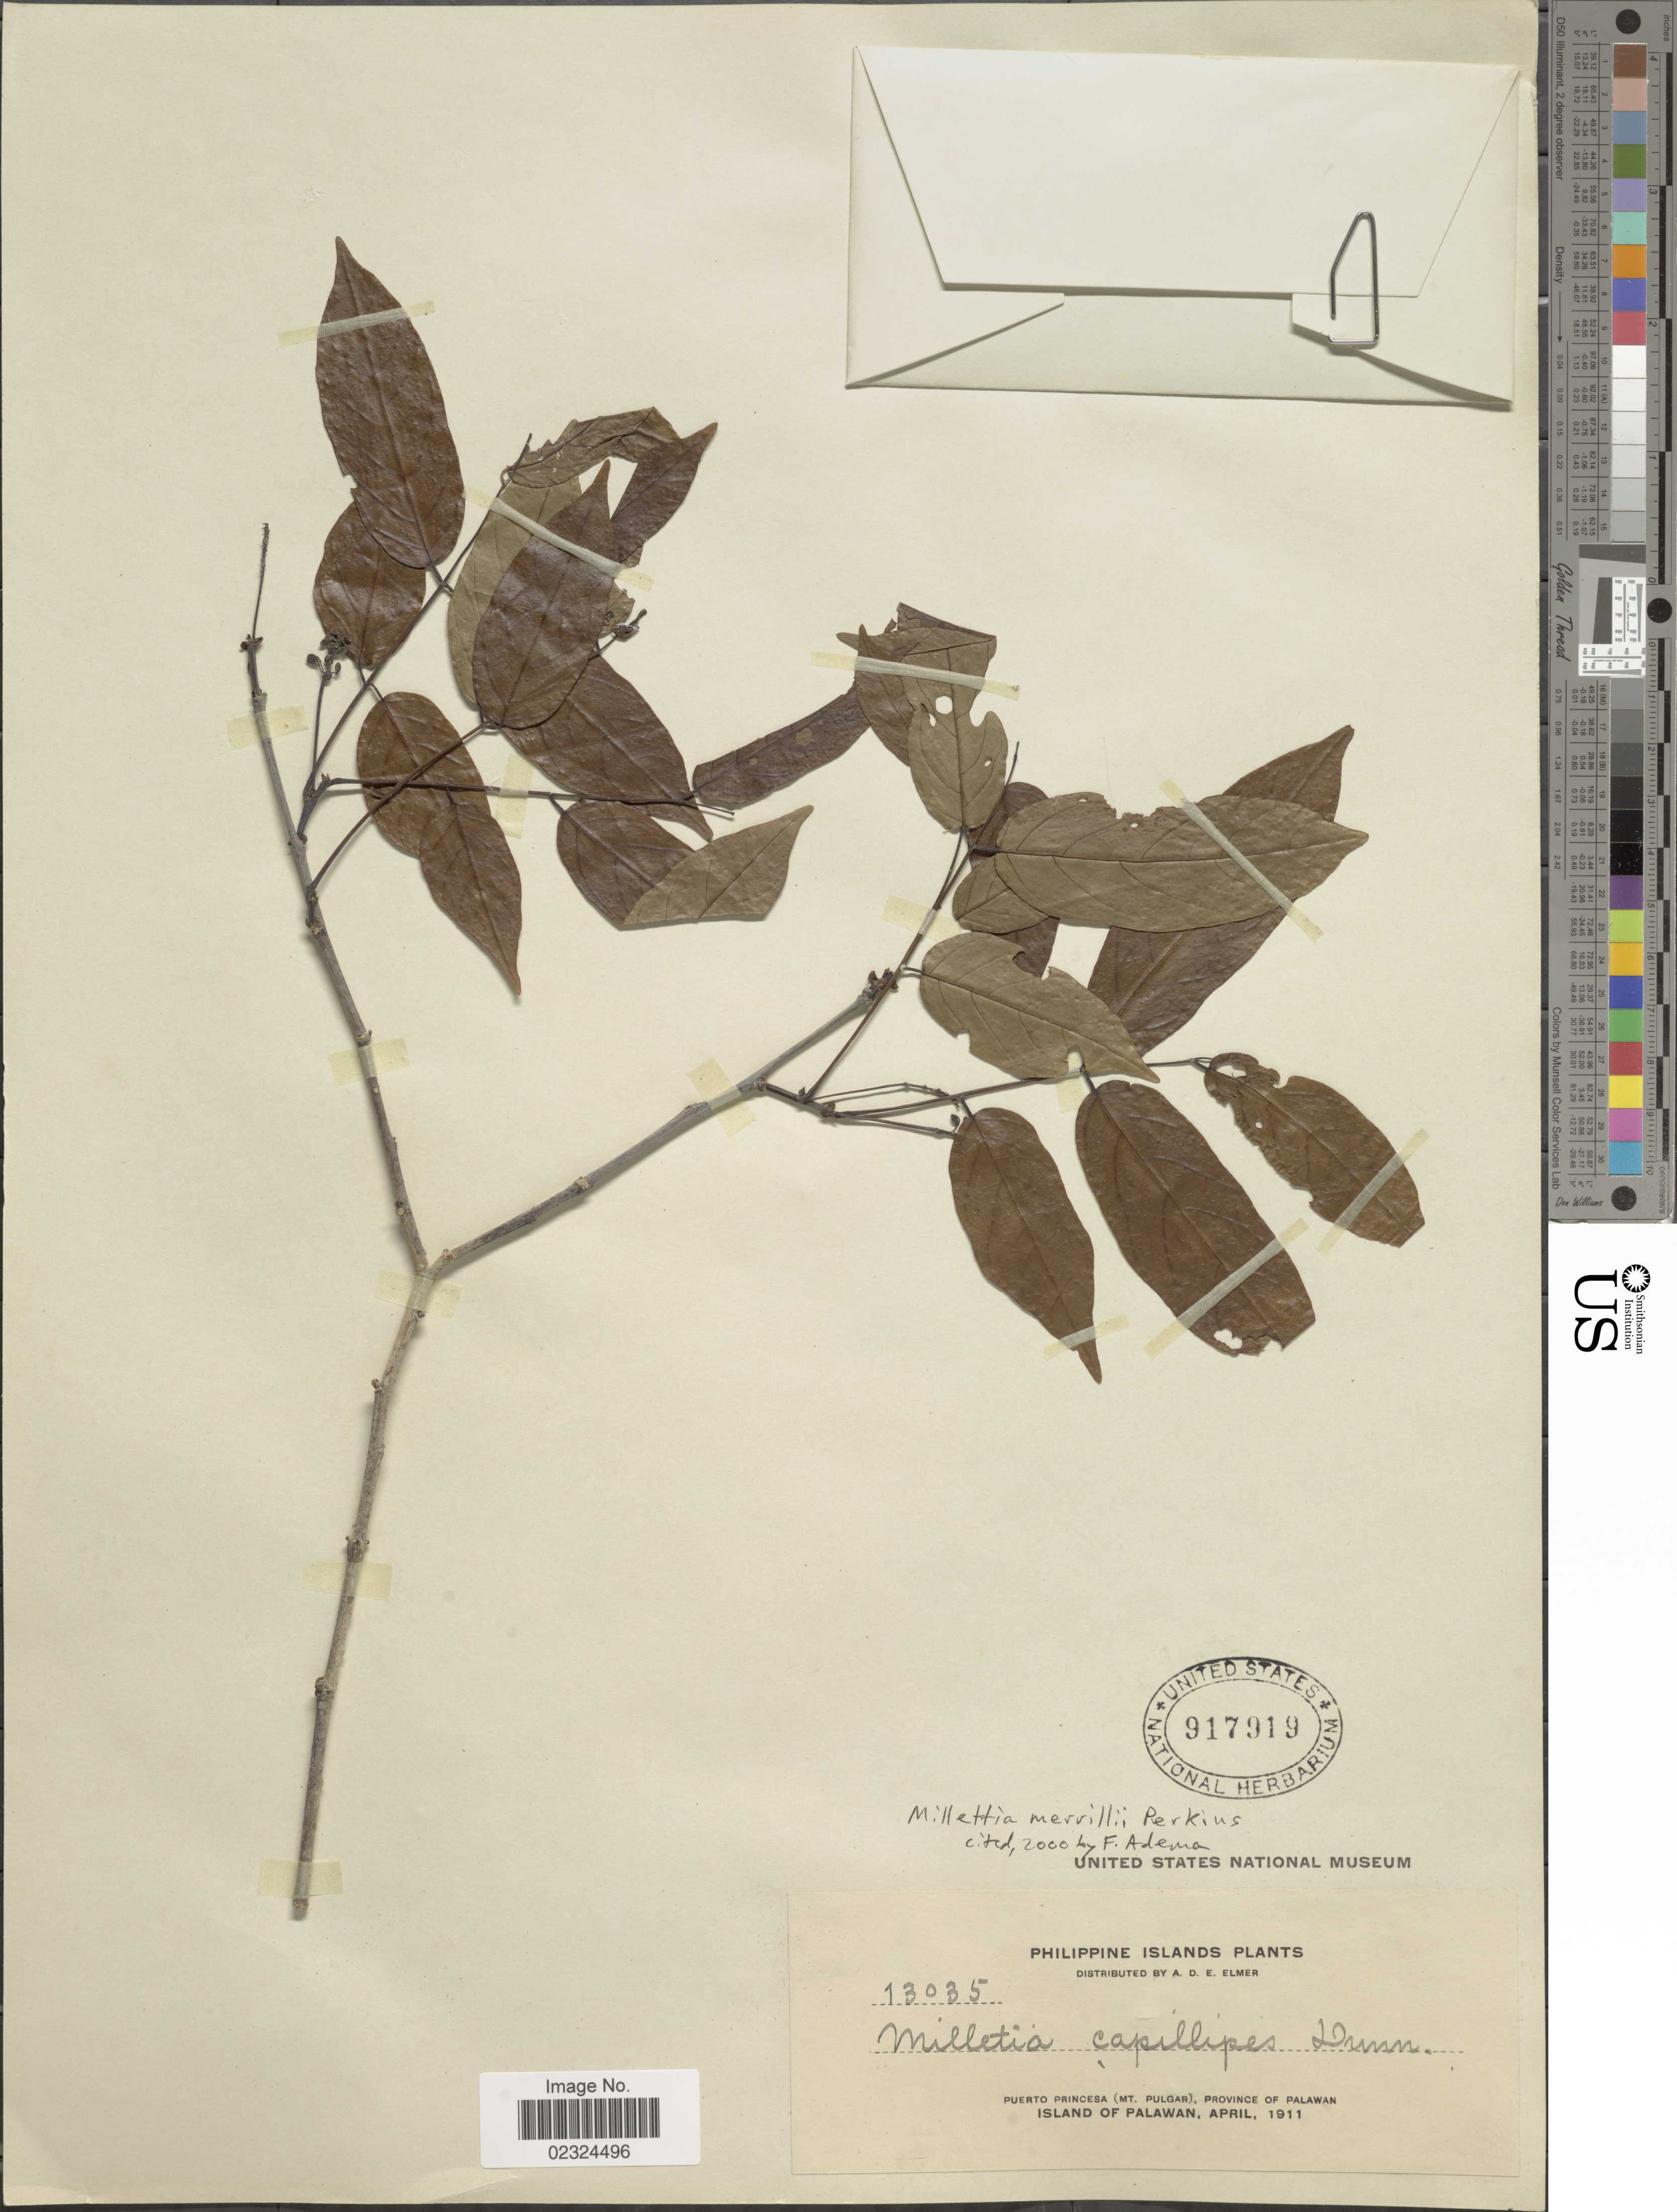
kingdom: Plantae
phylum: Tracheophyta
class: Magnoliopsida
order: Fabales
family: Fabaceae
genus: Millettia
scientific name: Millettia merrillii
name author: Perkins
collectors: A. D. E. Elmer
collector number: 13035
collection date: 1911-04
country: Philippines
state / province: Mimaropa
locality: Philippine Islands. Puerto Princesa ( Mt. Pulgar), Province of Palawan. Island of Palawan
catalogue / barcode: US 917919